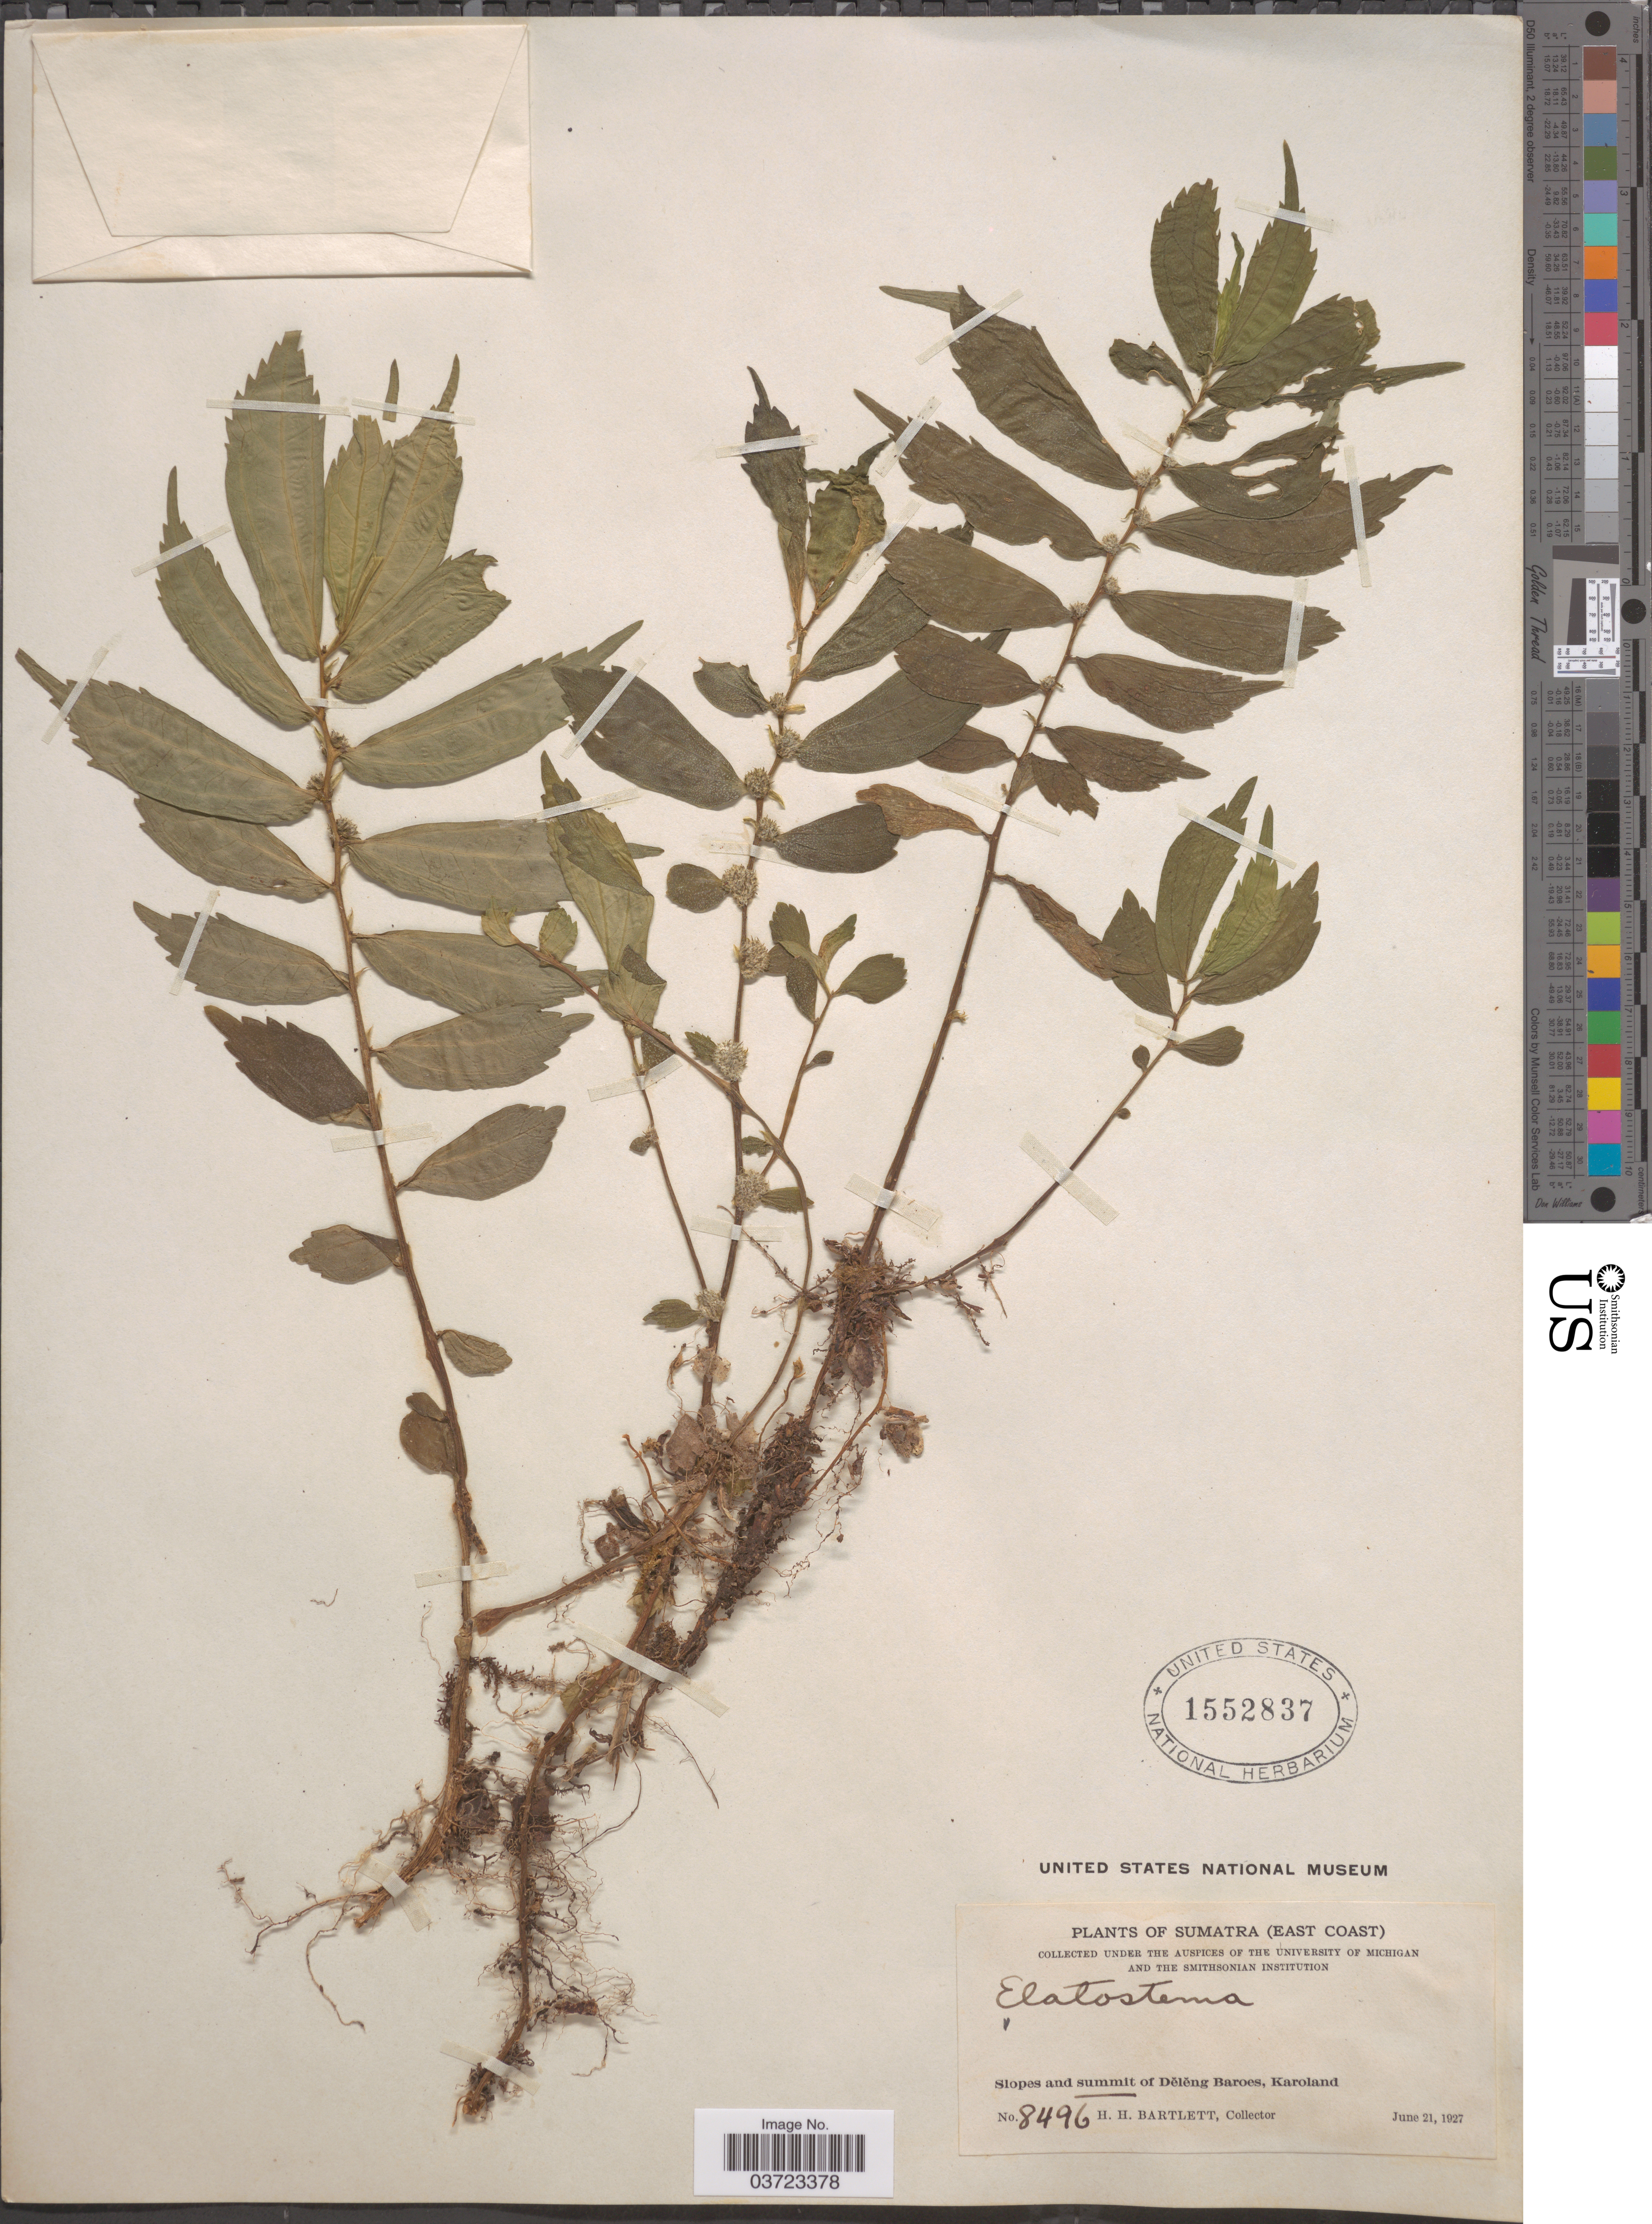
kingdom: Plantae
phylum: Tracheophyta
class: Magnoliopsida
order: Rosales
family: Urticaceae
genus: Elatostema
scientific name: Elatostema sp.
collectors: H. H. Bartlett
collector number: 8496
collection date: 1927-06-21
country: Indonesia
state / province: Sumatra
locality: Sumatra (East Coast). Slopes and summit of dĕlĕng Baroes, Karoland.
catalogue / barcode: US 1552837